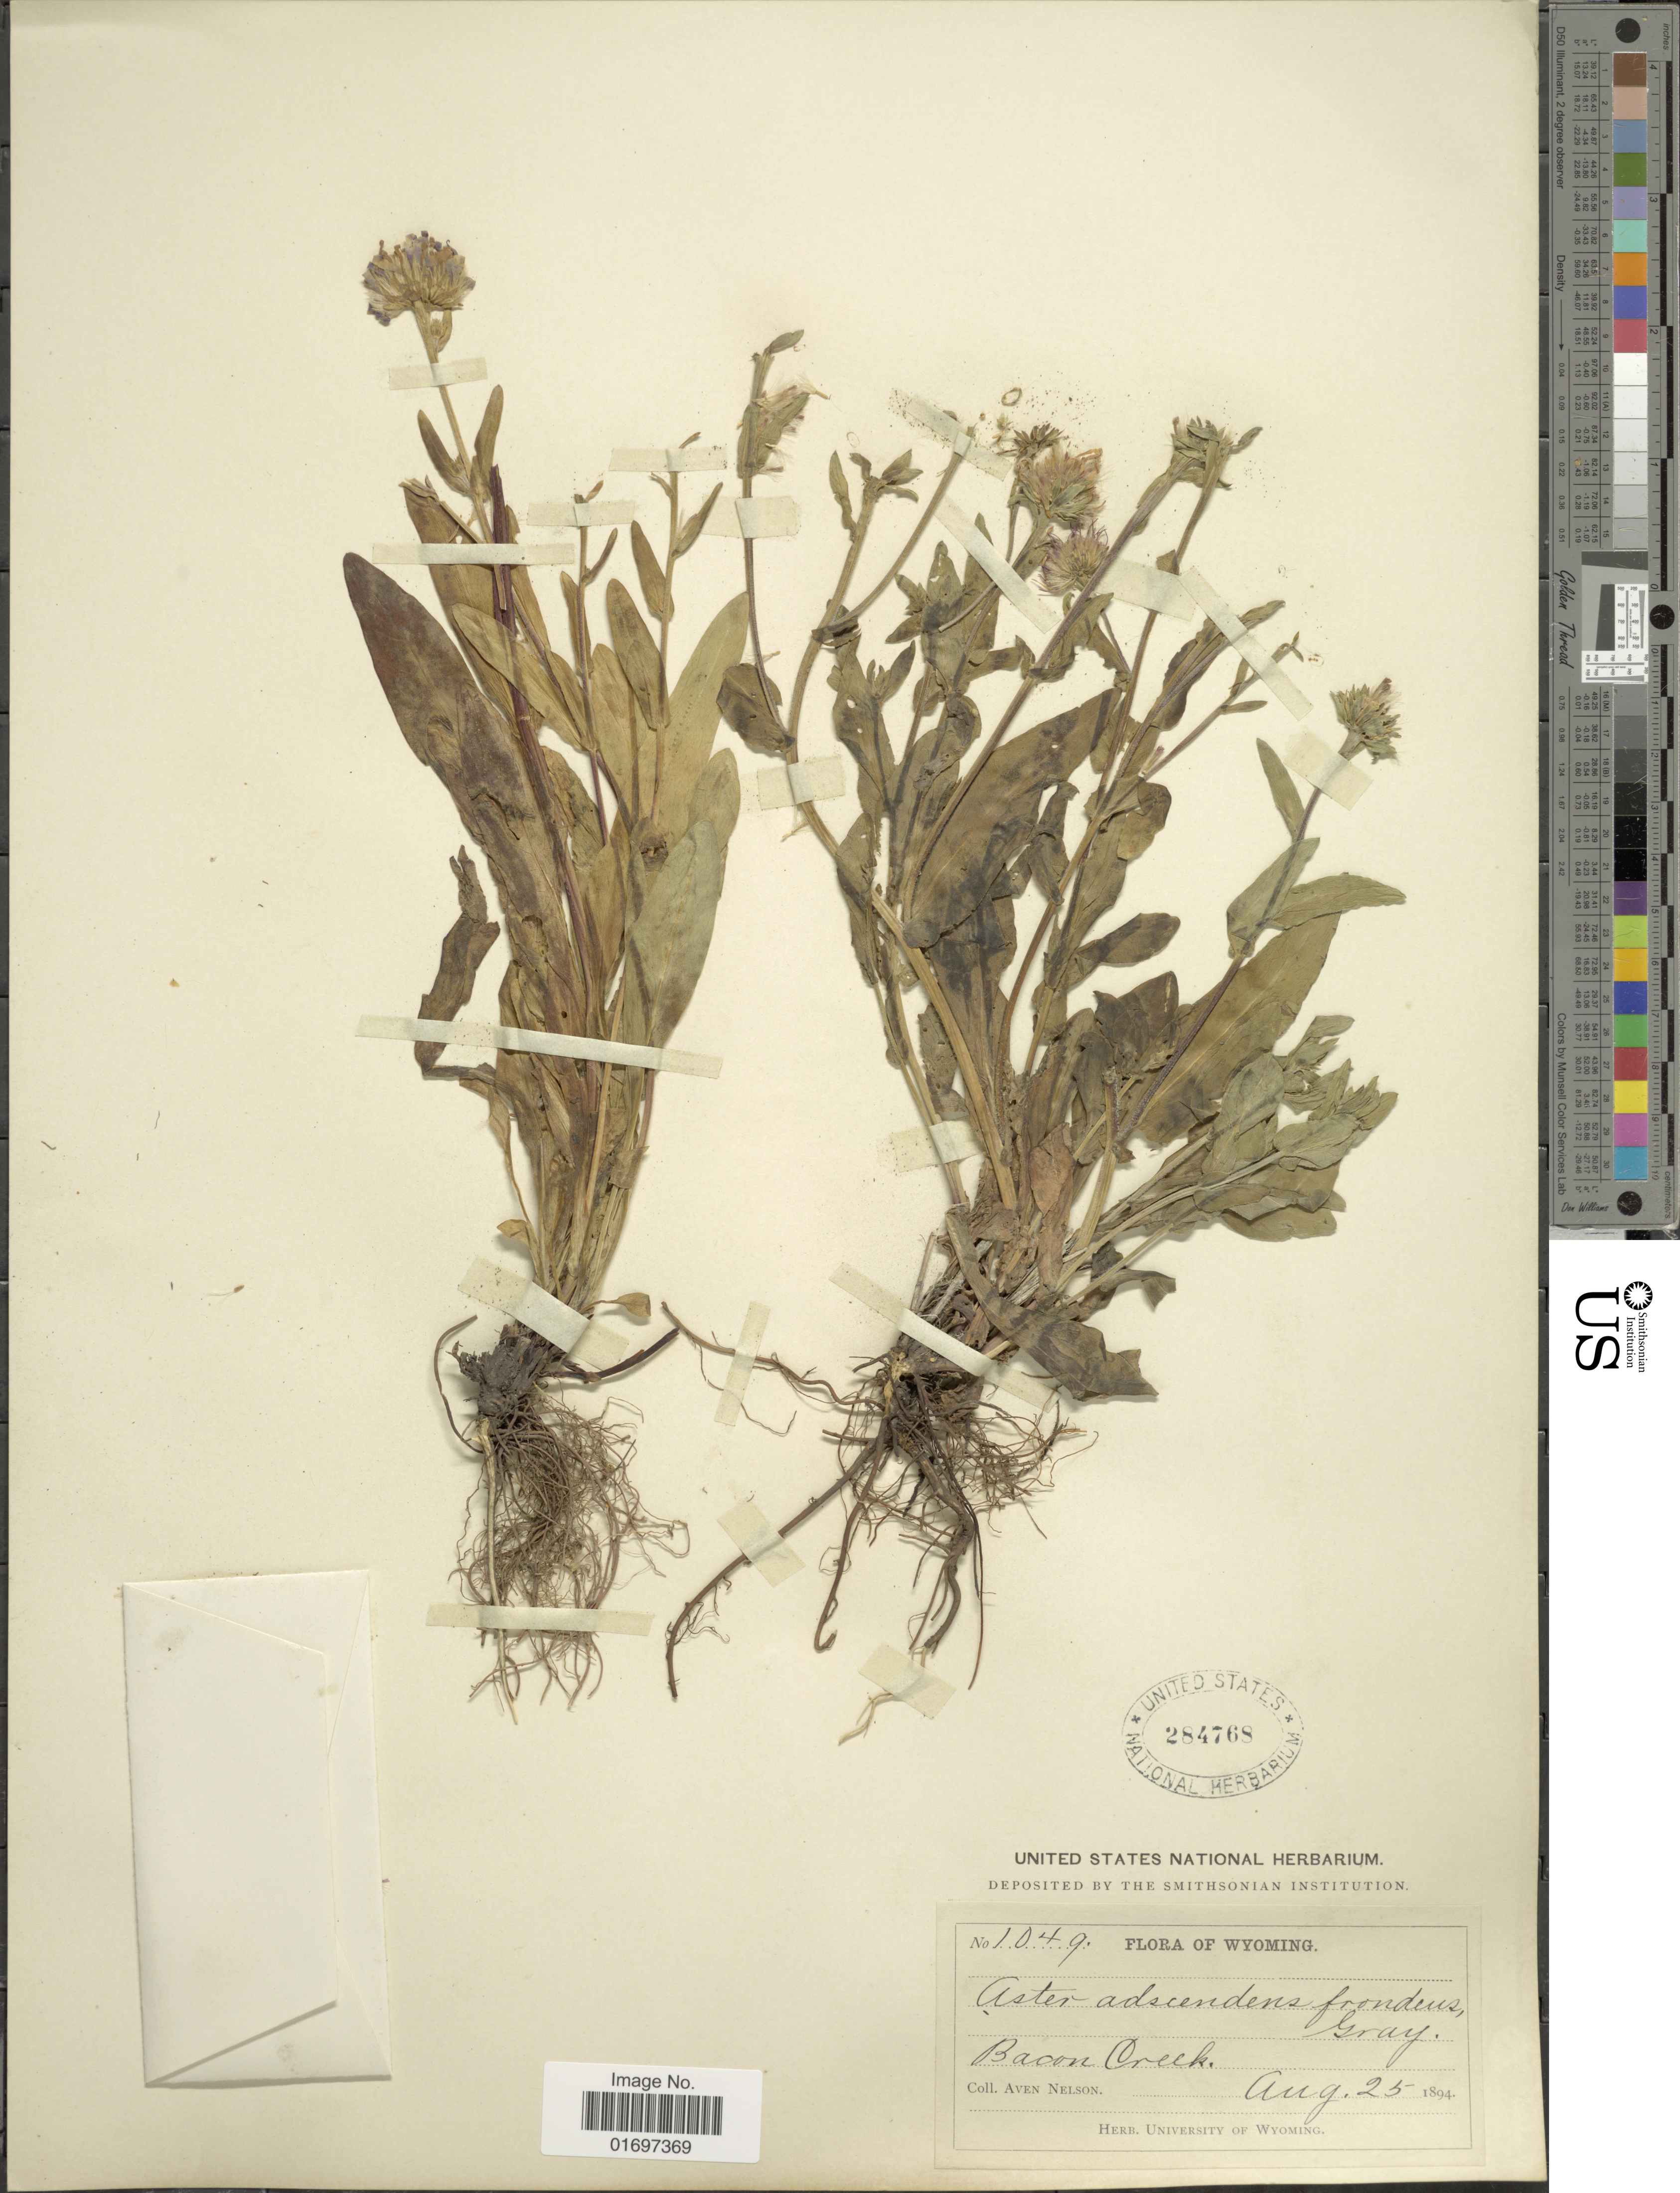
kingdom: Plantae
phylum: Tracheophyta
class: Magnoliopsida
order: Asterales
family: Asteraceae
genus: Symphyotrichum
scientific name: Symphyotrichum ascendens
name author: (Lindl.) G.L. Nesom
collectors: A. Nelson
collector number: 1049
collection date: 1894-08-25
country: United States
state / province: Wyoming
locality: Wyoming. Bacon Creek.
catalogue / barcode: US 284768